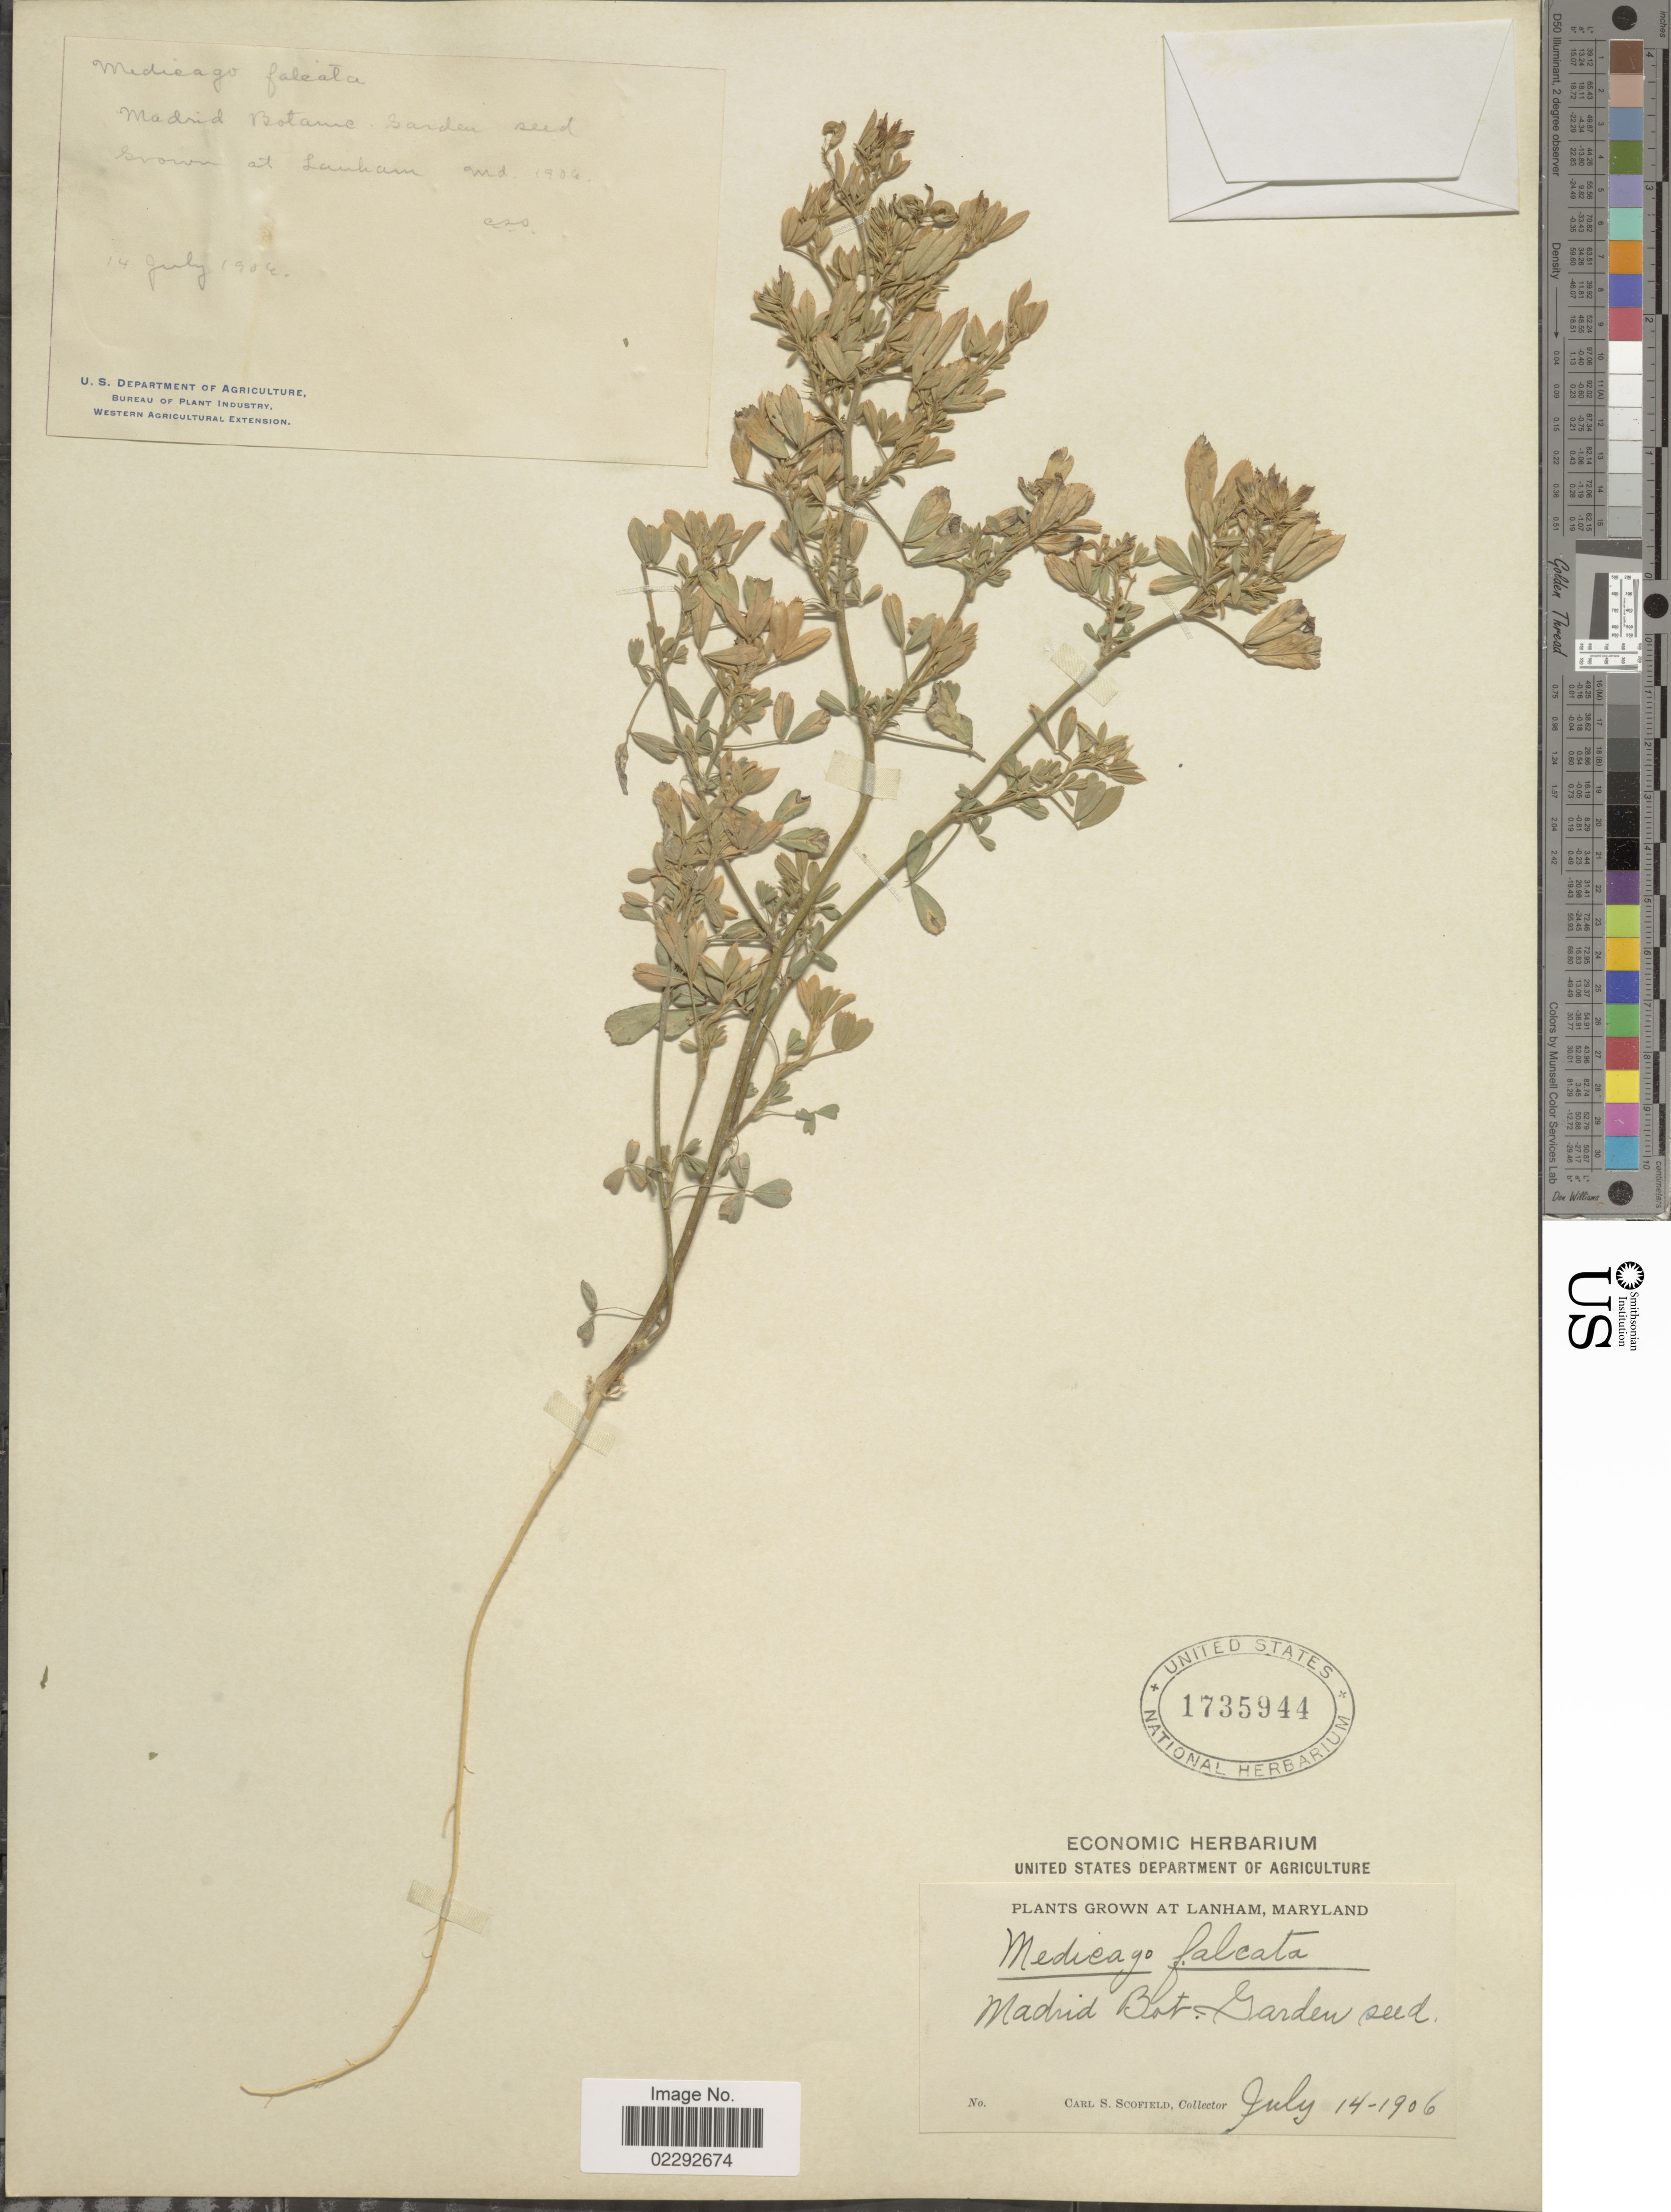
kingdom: Plantae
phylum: Tracheophyta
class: Magnoliopsida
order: Fabales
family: Fabaceae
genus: Medicago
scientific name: Medicago falcata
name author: L.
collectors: C. Scofield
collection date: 1906-07-14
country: United States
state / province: Maryland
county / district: Prince George's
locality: Lanham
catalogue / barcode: US 1735944